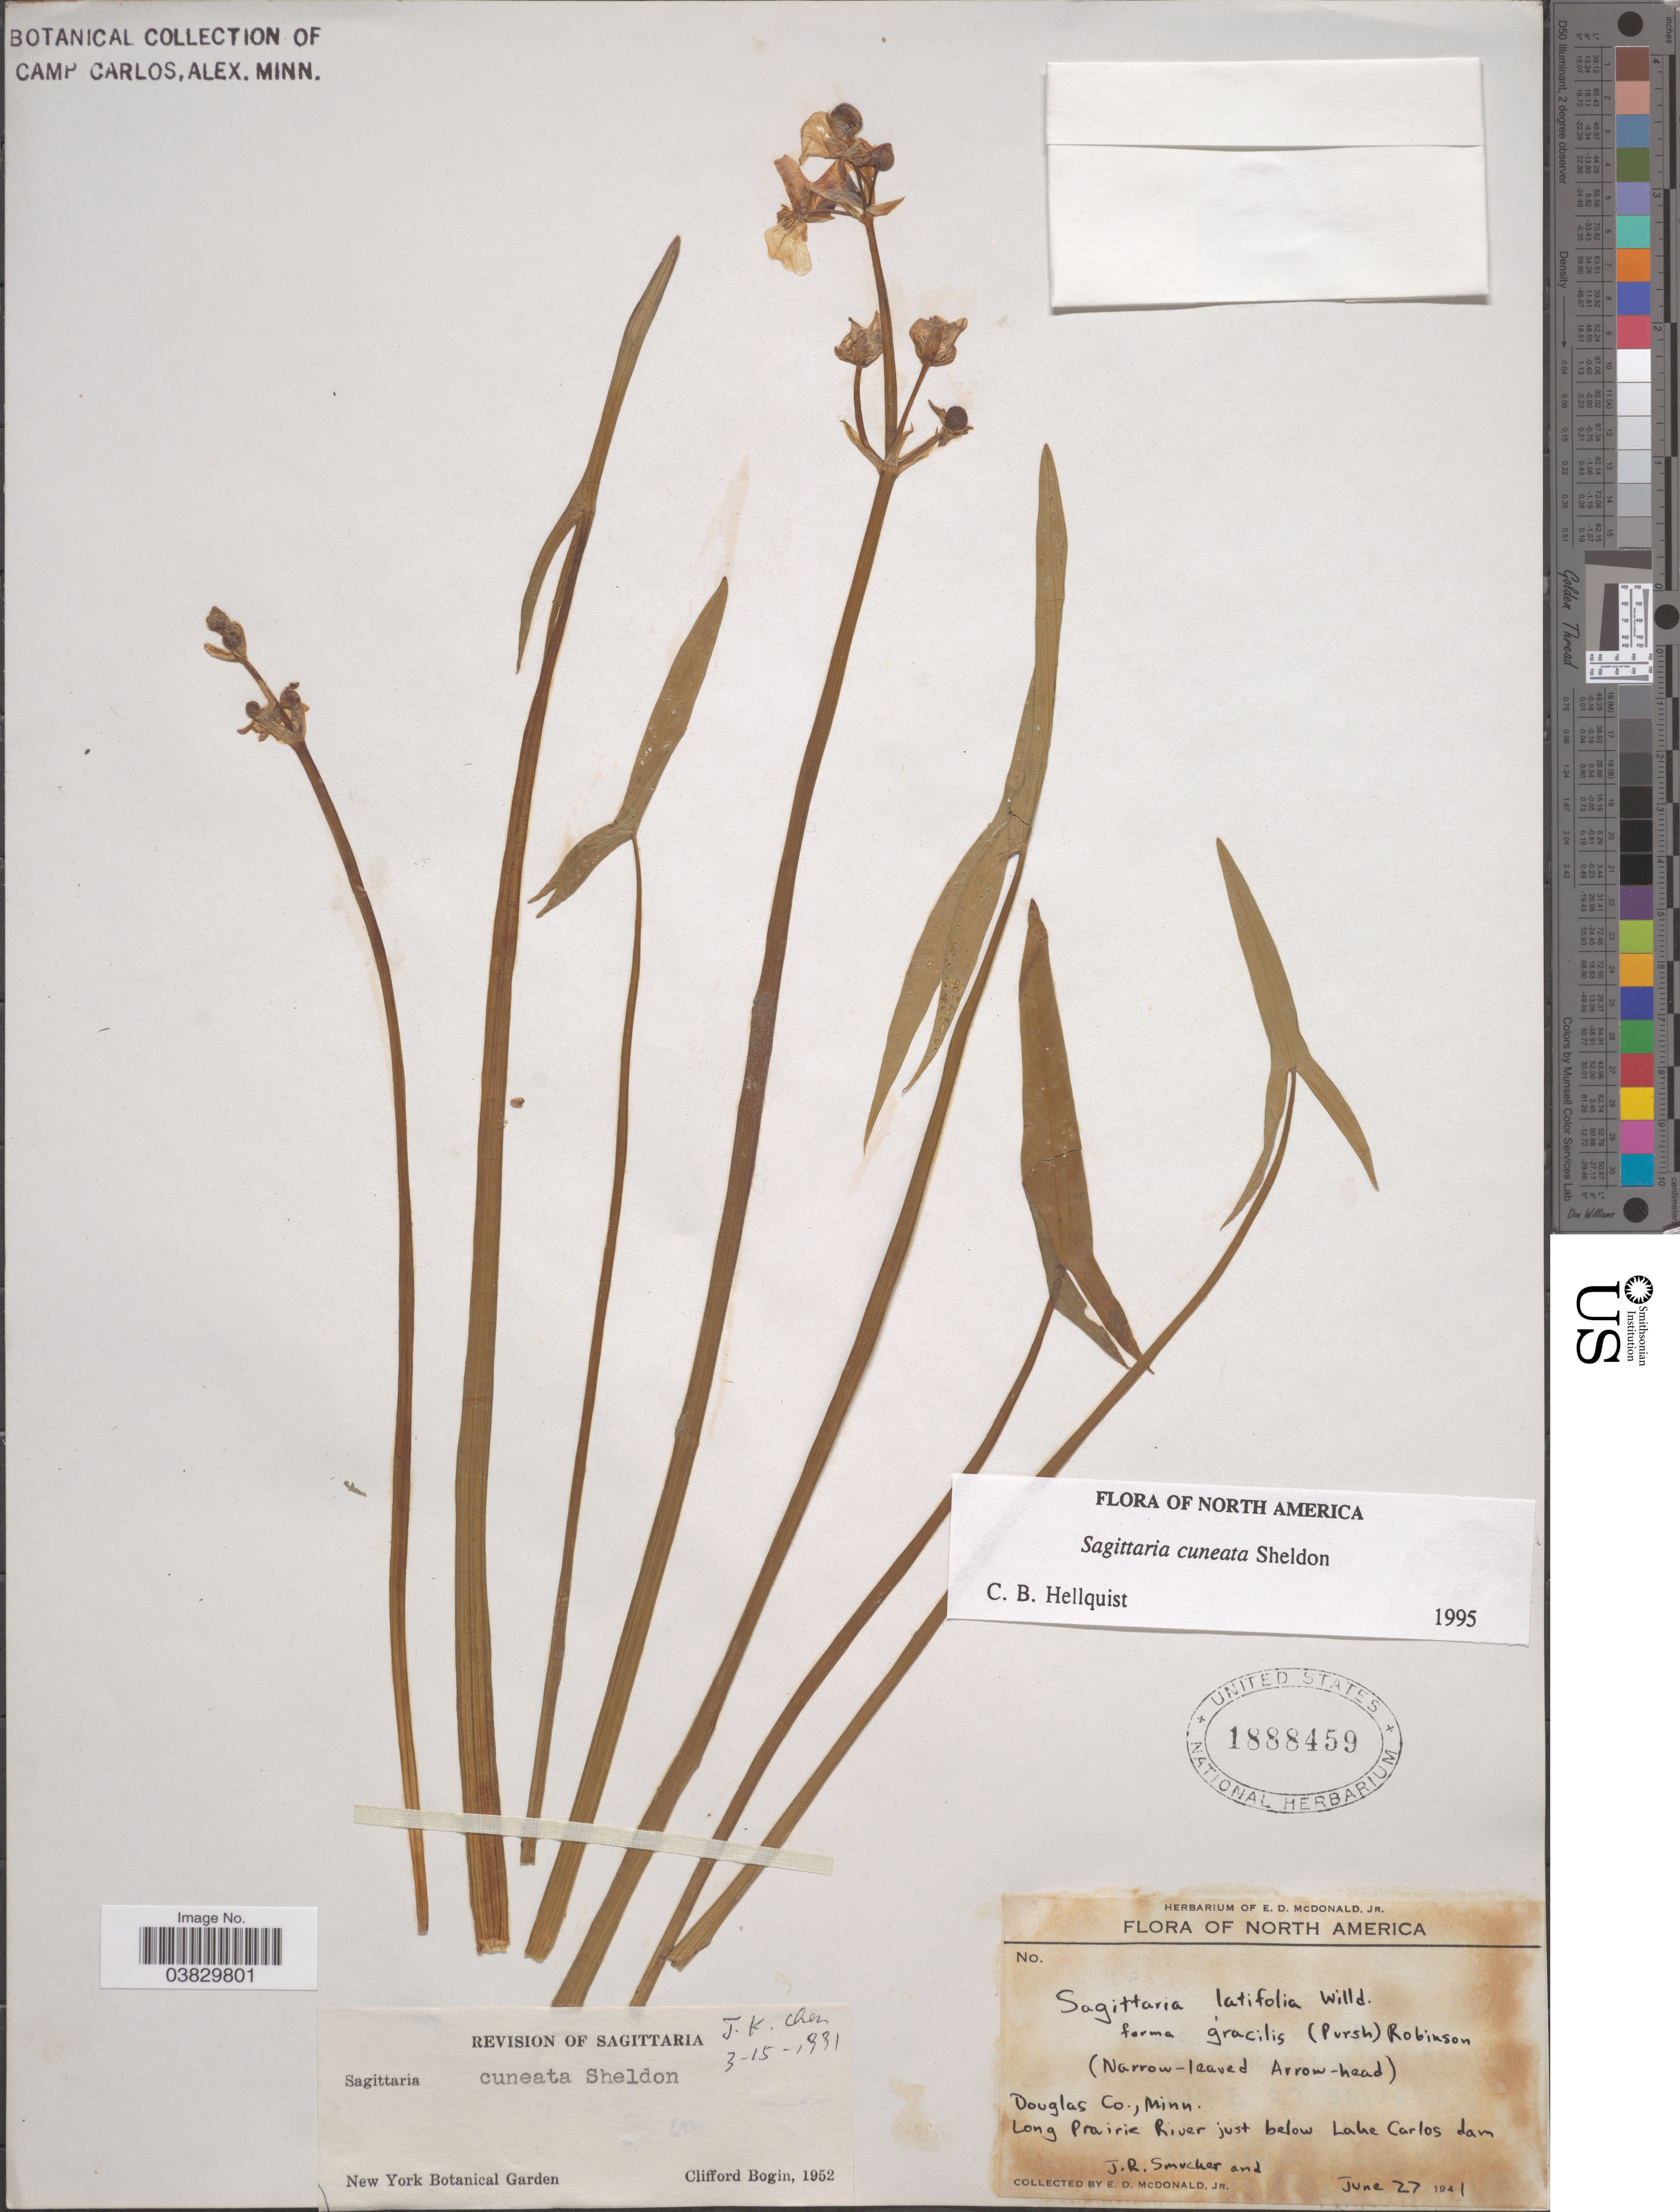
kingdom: Plantae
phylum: Tracheophyta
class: Liliopsida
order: Alismatales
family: Alismataceae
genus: Sagittaria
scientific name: Sagittaria cuneata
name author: E. Sheld.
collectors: J. Smucker & E. D. McDonald Jr.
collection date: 1941-06-27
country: United States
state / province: Minnesota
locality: North America. Douglas Co., Long Prairie River just below Lake Carlos dam.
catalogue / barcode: US 1888459